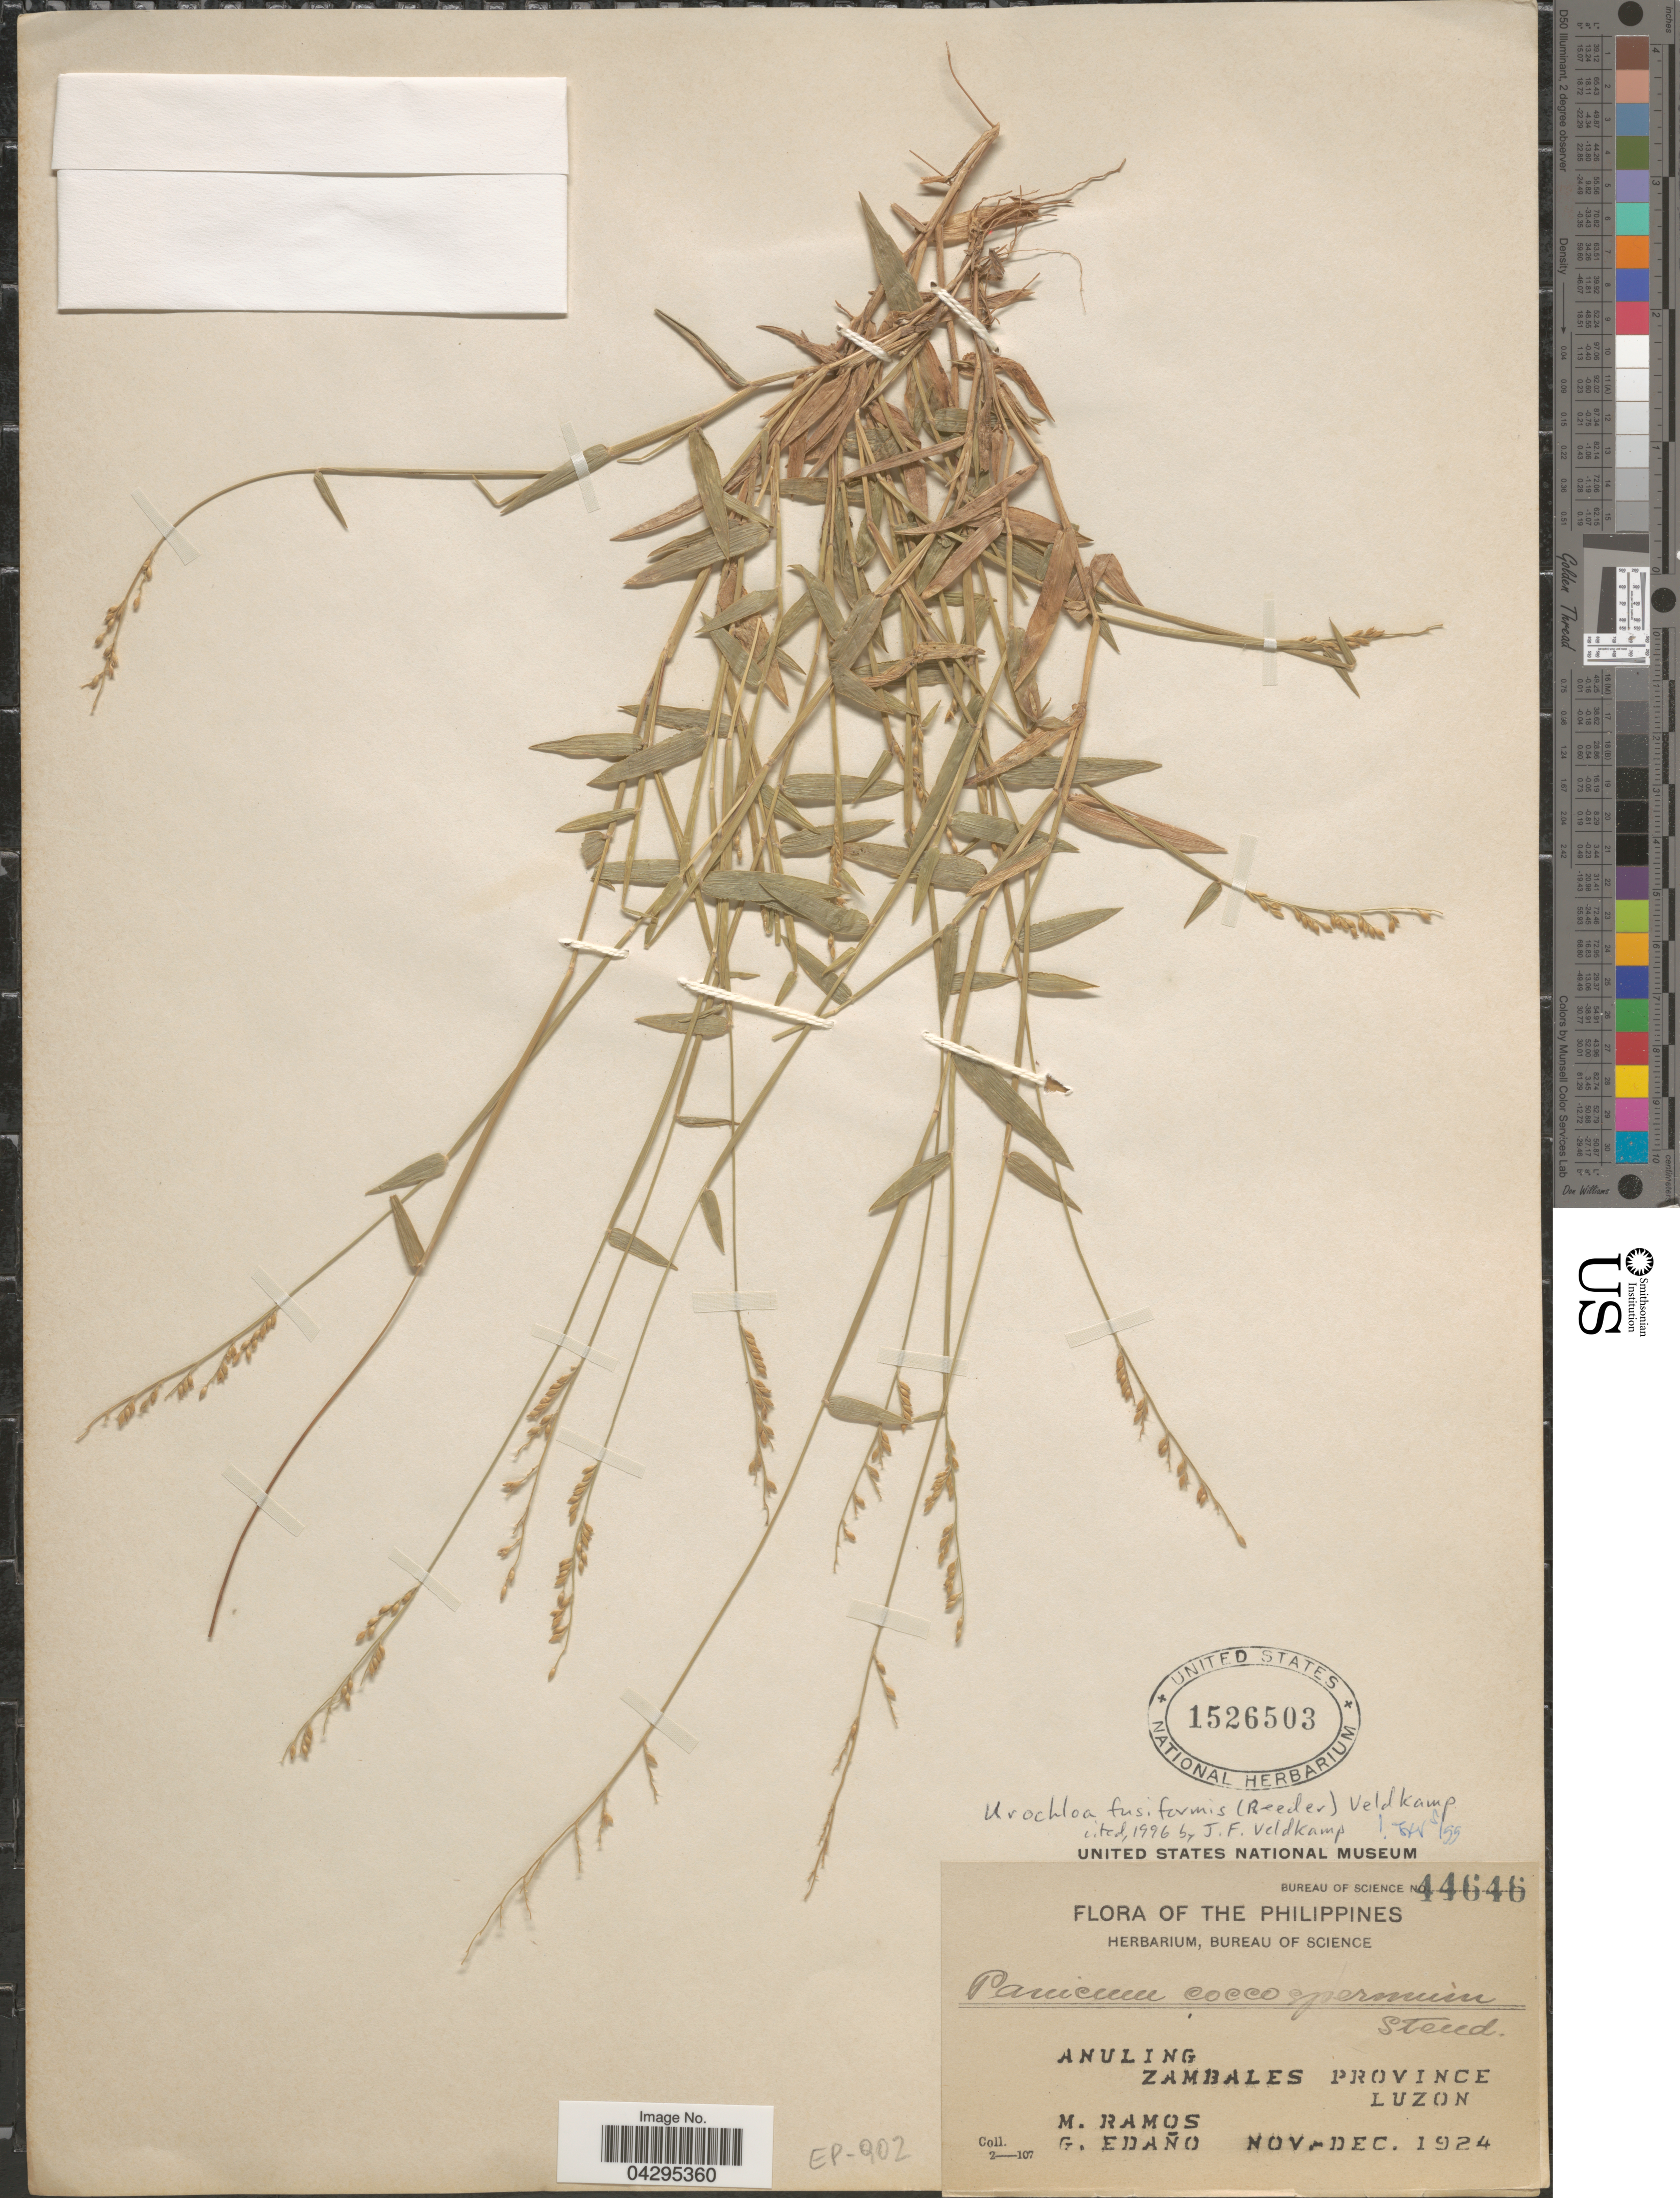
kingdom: Plantae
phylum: Tracheophyta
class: Liliopsida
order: Poales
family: Poaceae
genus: Urochloa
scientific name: Urochloa fusiformis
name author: (Reeder) Veldkamp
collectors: M. Ramos & G. Edaño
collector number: Bureau Of Science 44646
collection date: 1924-11/1924-12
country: Philippines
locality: Anuling. Zambales Province. Luzon.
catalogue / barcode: US 1526503